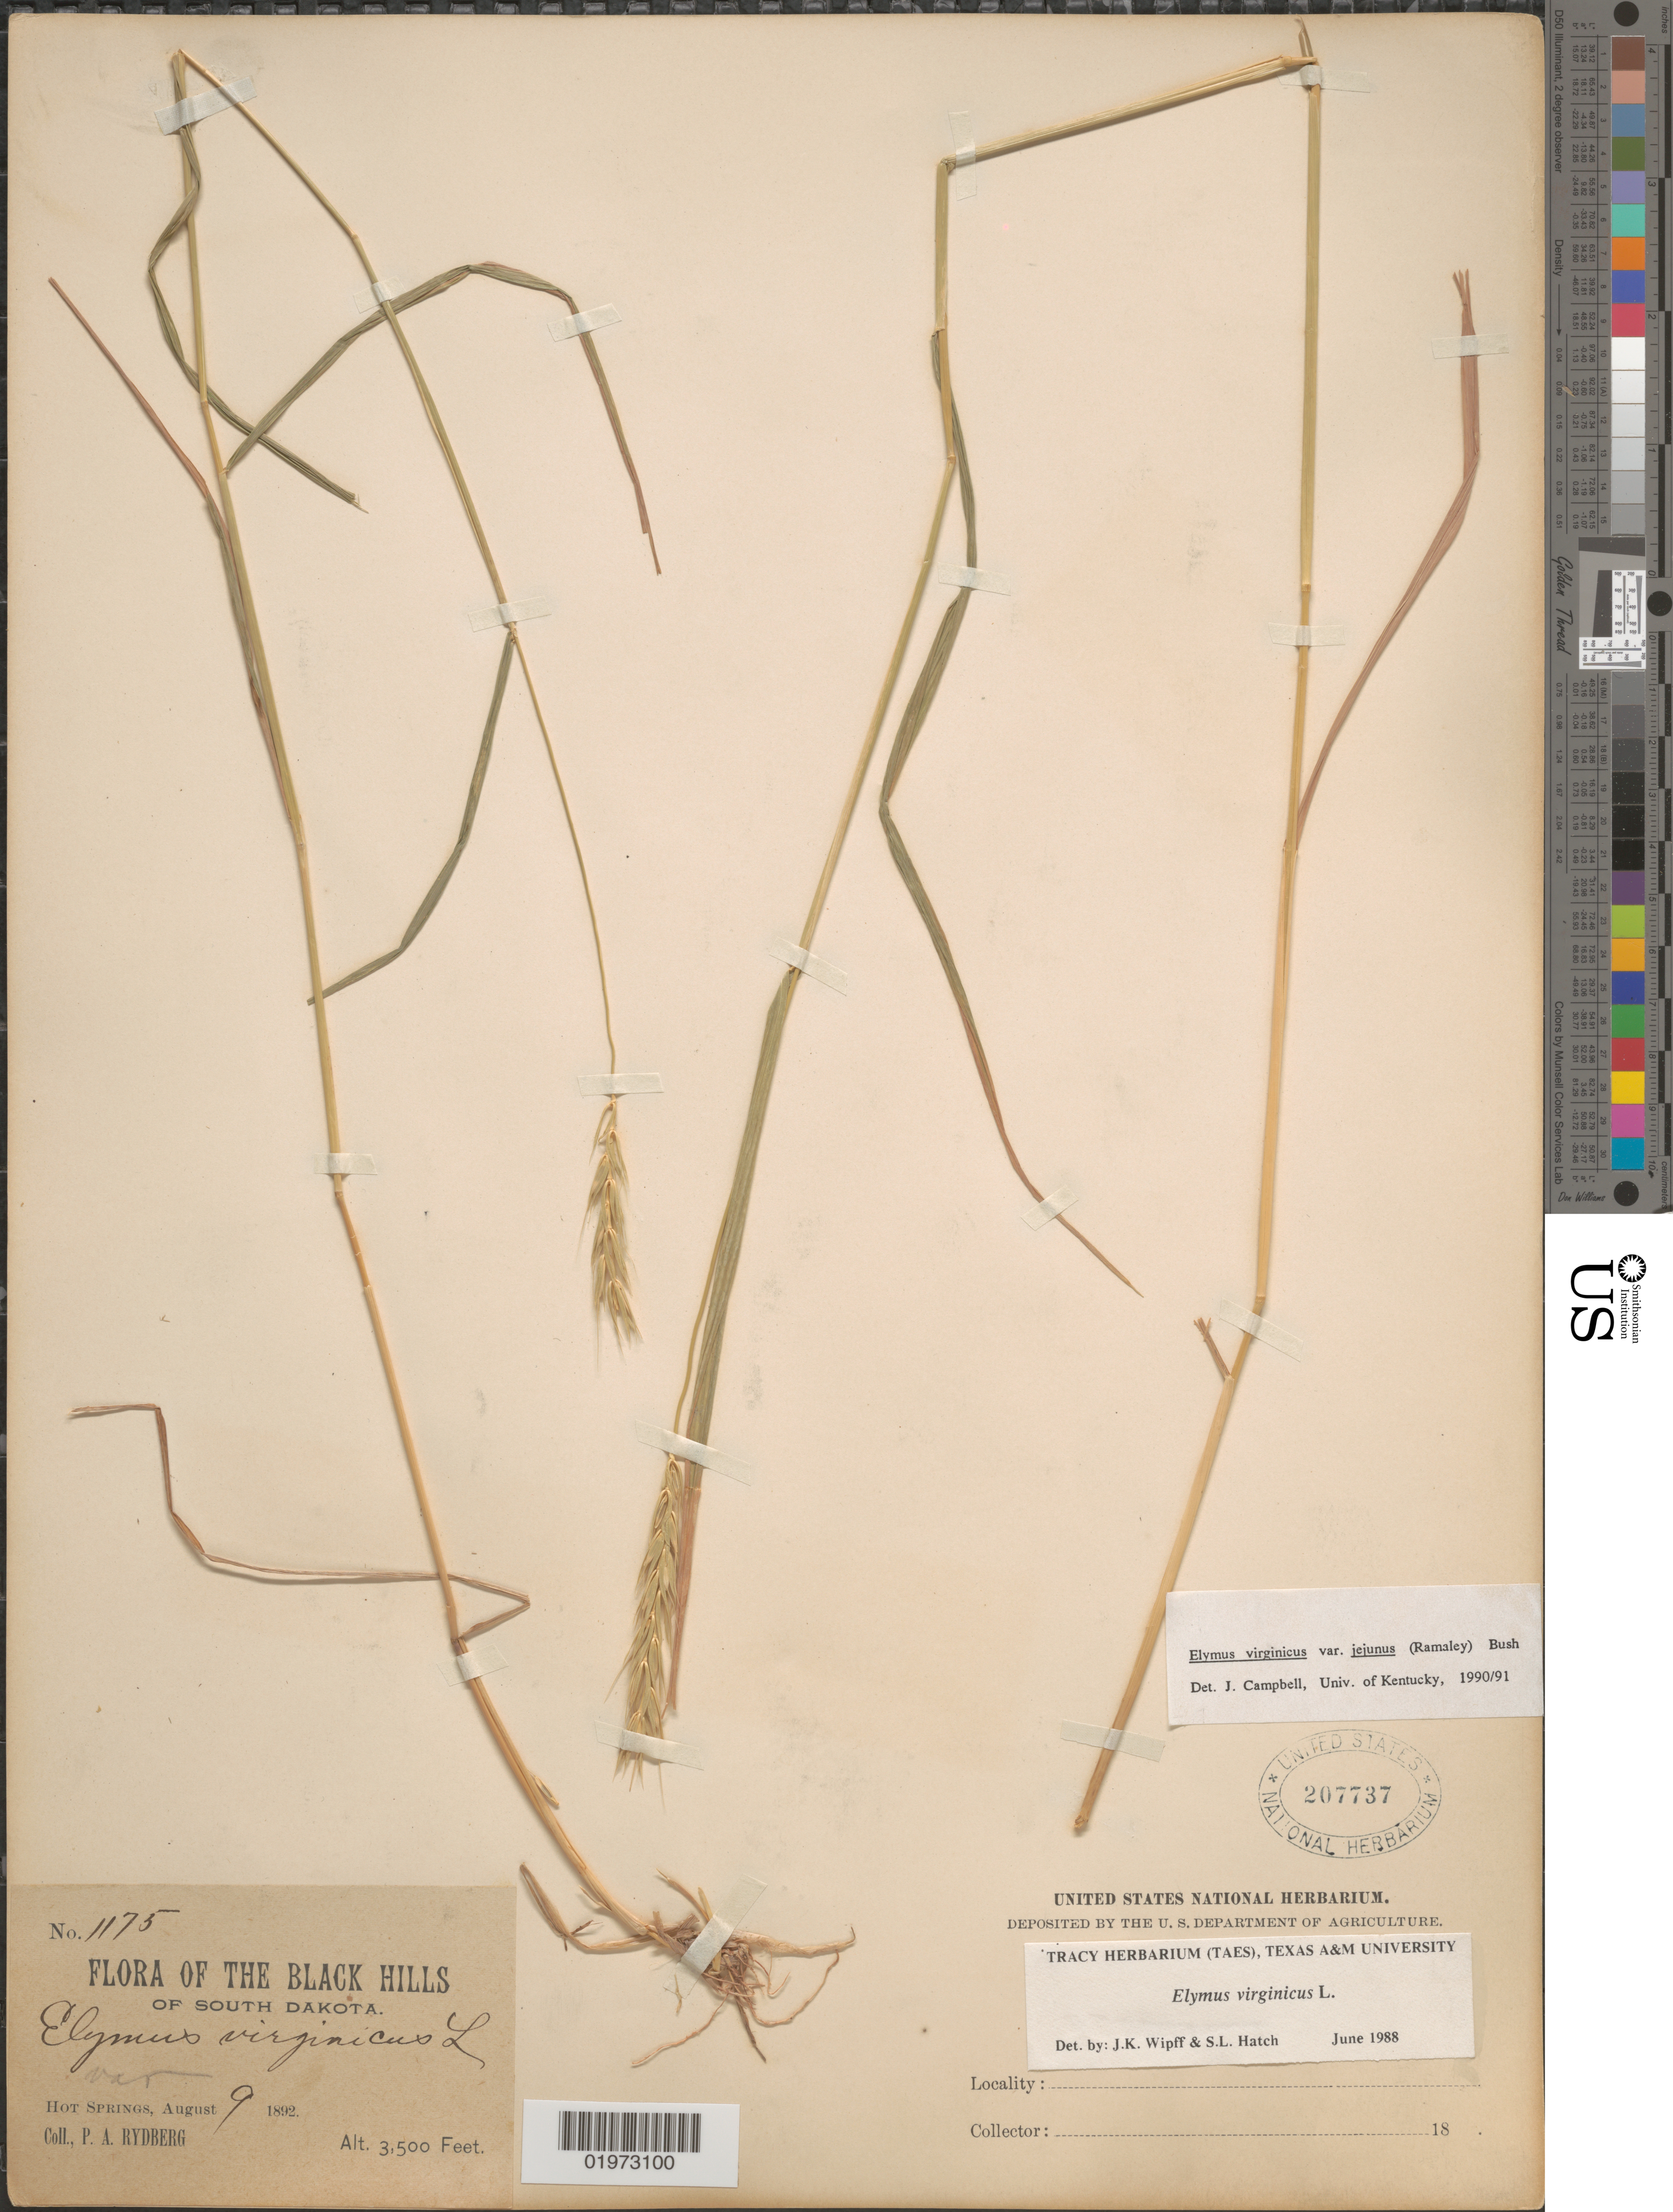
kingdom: Plantae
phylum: Tracheophyta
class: Liliopsida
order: Poales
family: Poaceae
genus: Elymus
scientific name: Elymus virginicus var. virginicus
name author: L.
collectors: P. A. Rydberg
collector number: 1175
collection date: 1892-08-09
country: United States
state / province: South Dakota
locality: The Black Hills of South Dakota. Hot Springs.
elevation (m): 1067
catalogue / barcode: US 207737